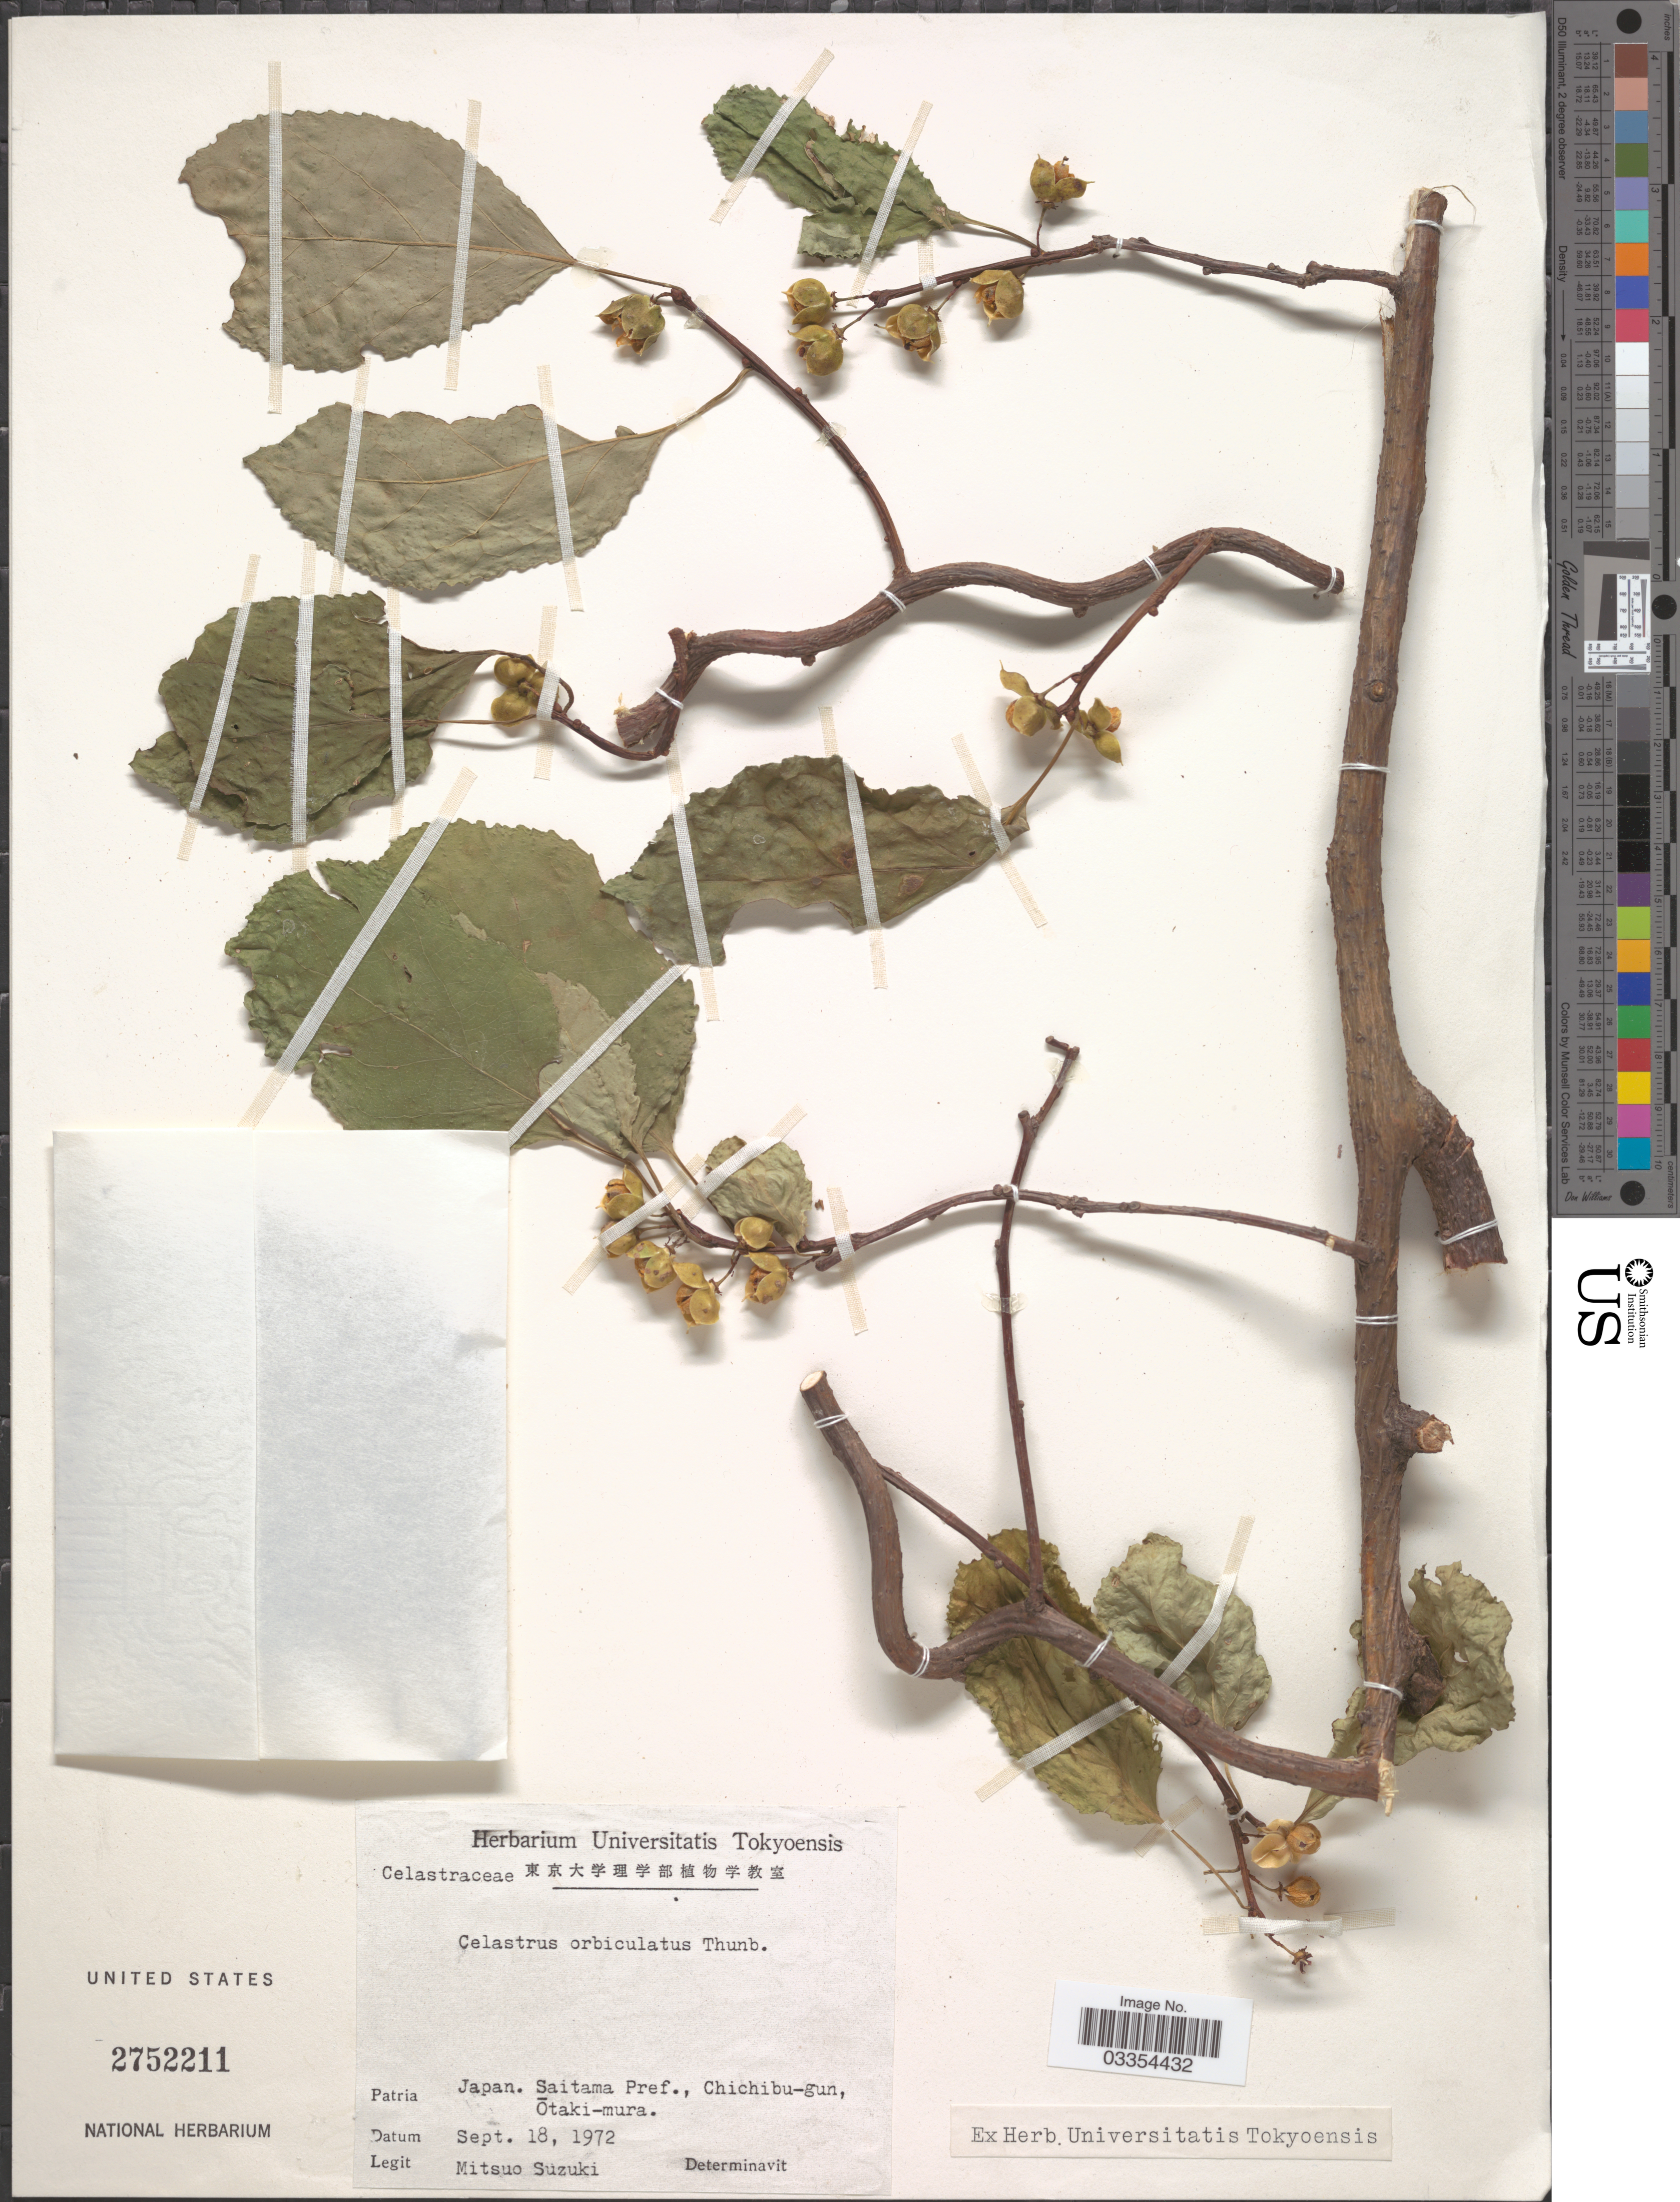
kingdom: Plantae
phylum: Tracheophyta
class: Magnoliopsida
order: Celastrales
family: Celastraceae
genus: Celastrus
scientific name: Celastrus orbiculatus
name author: Thunb.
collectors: M. Suzuki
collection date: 1972-09-18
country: Japan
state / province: Saitama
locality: Patria Japan. Saitama Pref., Chichibu-gun, Otaki-mura.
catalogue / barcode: US 2752211